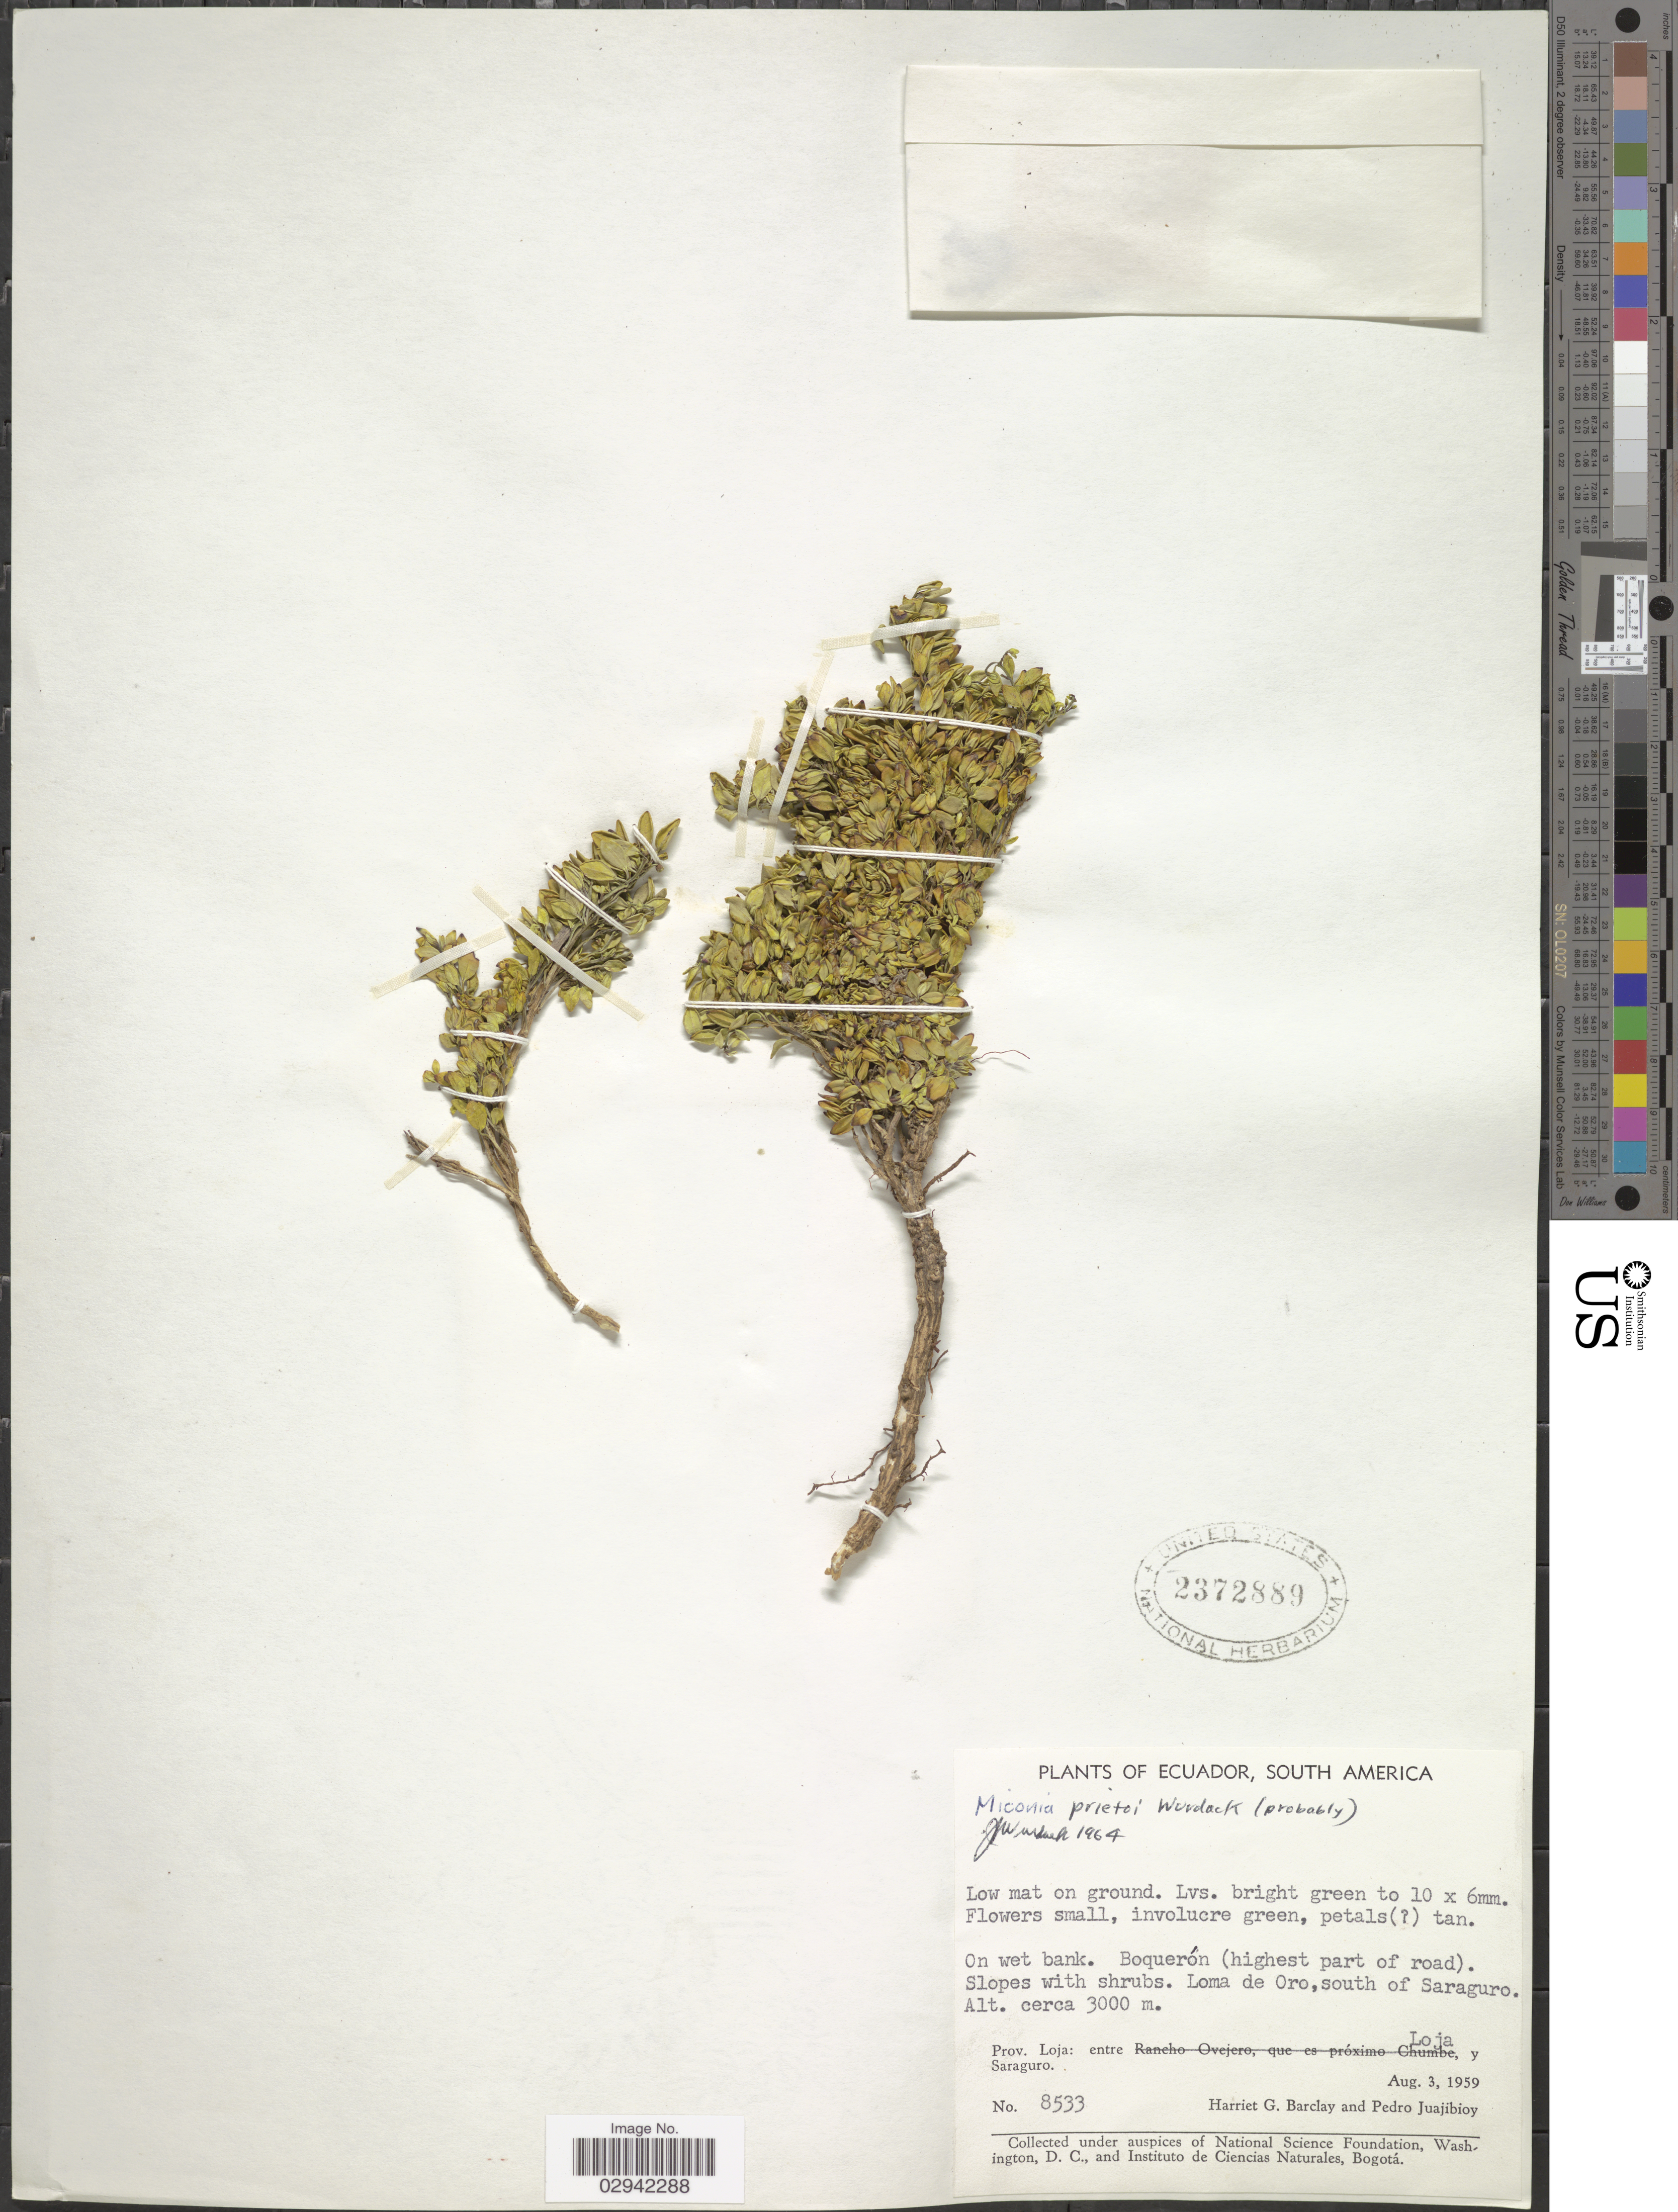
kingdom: Plantae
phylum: Tracheophyta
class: Magnoliopsida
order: Myrtales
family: Melastomataceae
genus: Miconia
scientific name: Miconia prietoi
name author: Wurdack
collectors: H. G. Barclay & P. Juajibioy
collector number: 8533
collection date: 1959-08-03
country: Ecuador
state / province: Loja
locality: Entre Loja y Saraguro.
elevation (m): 3000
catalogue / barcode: US 2372889